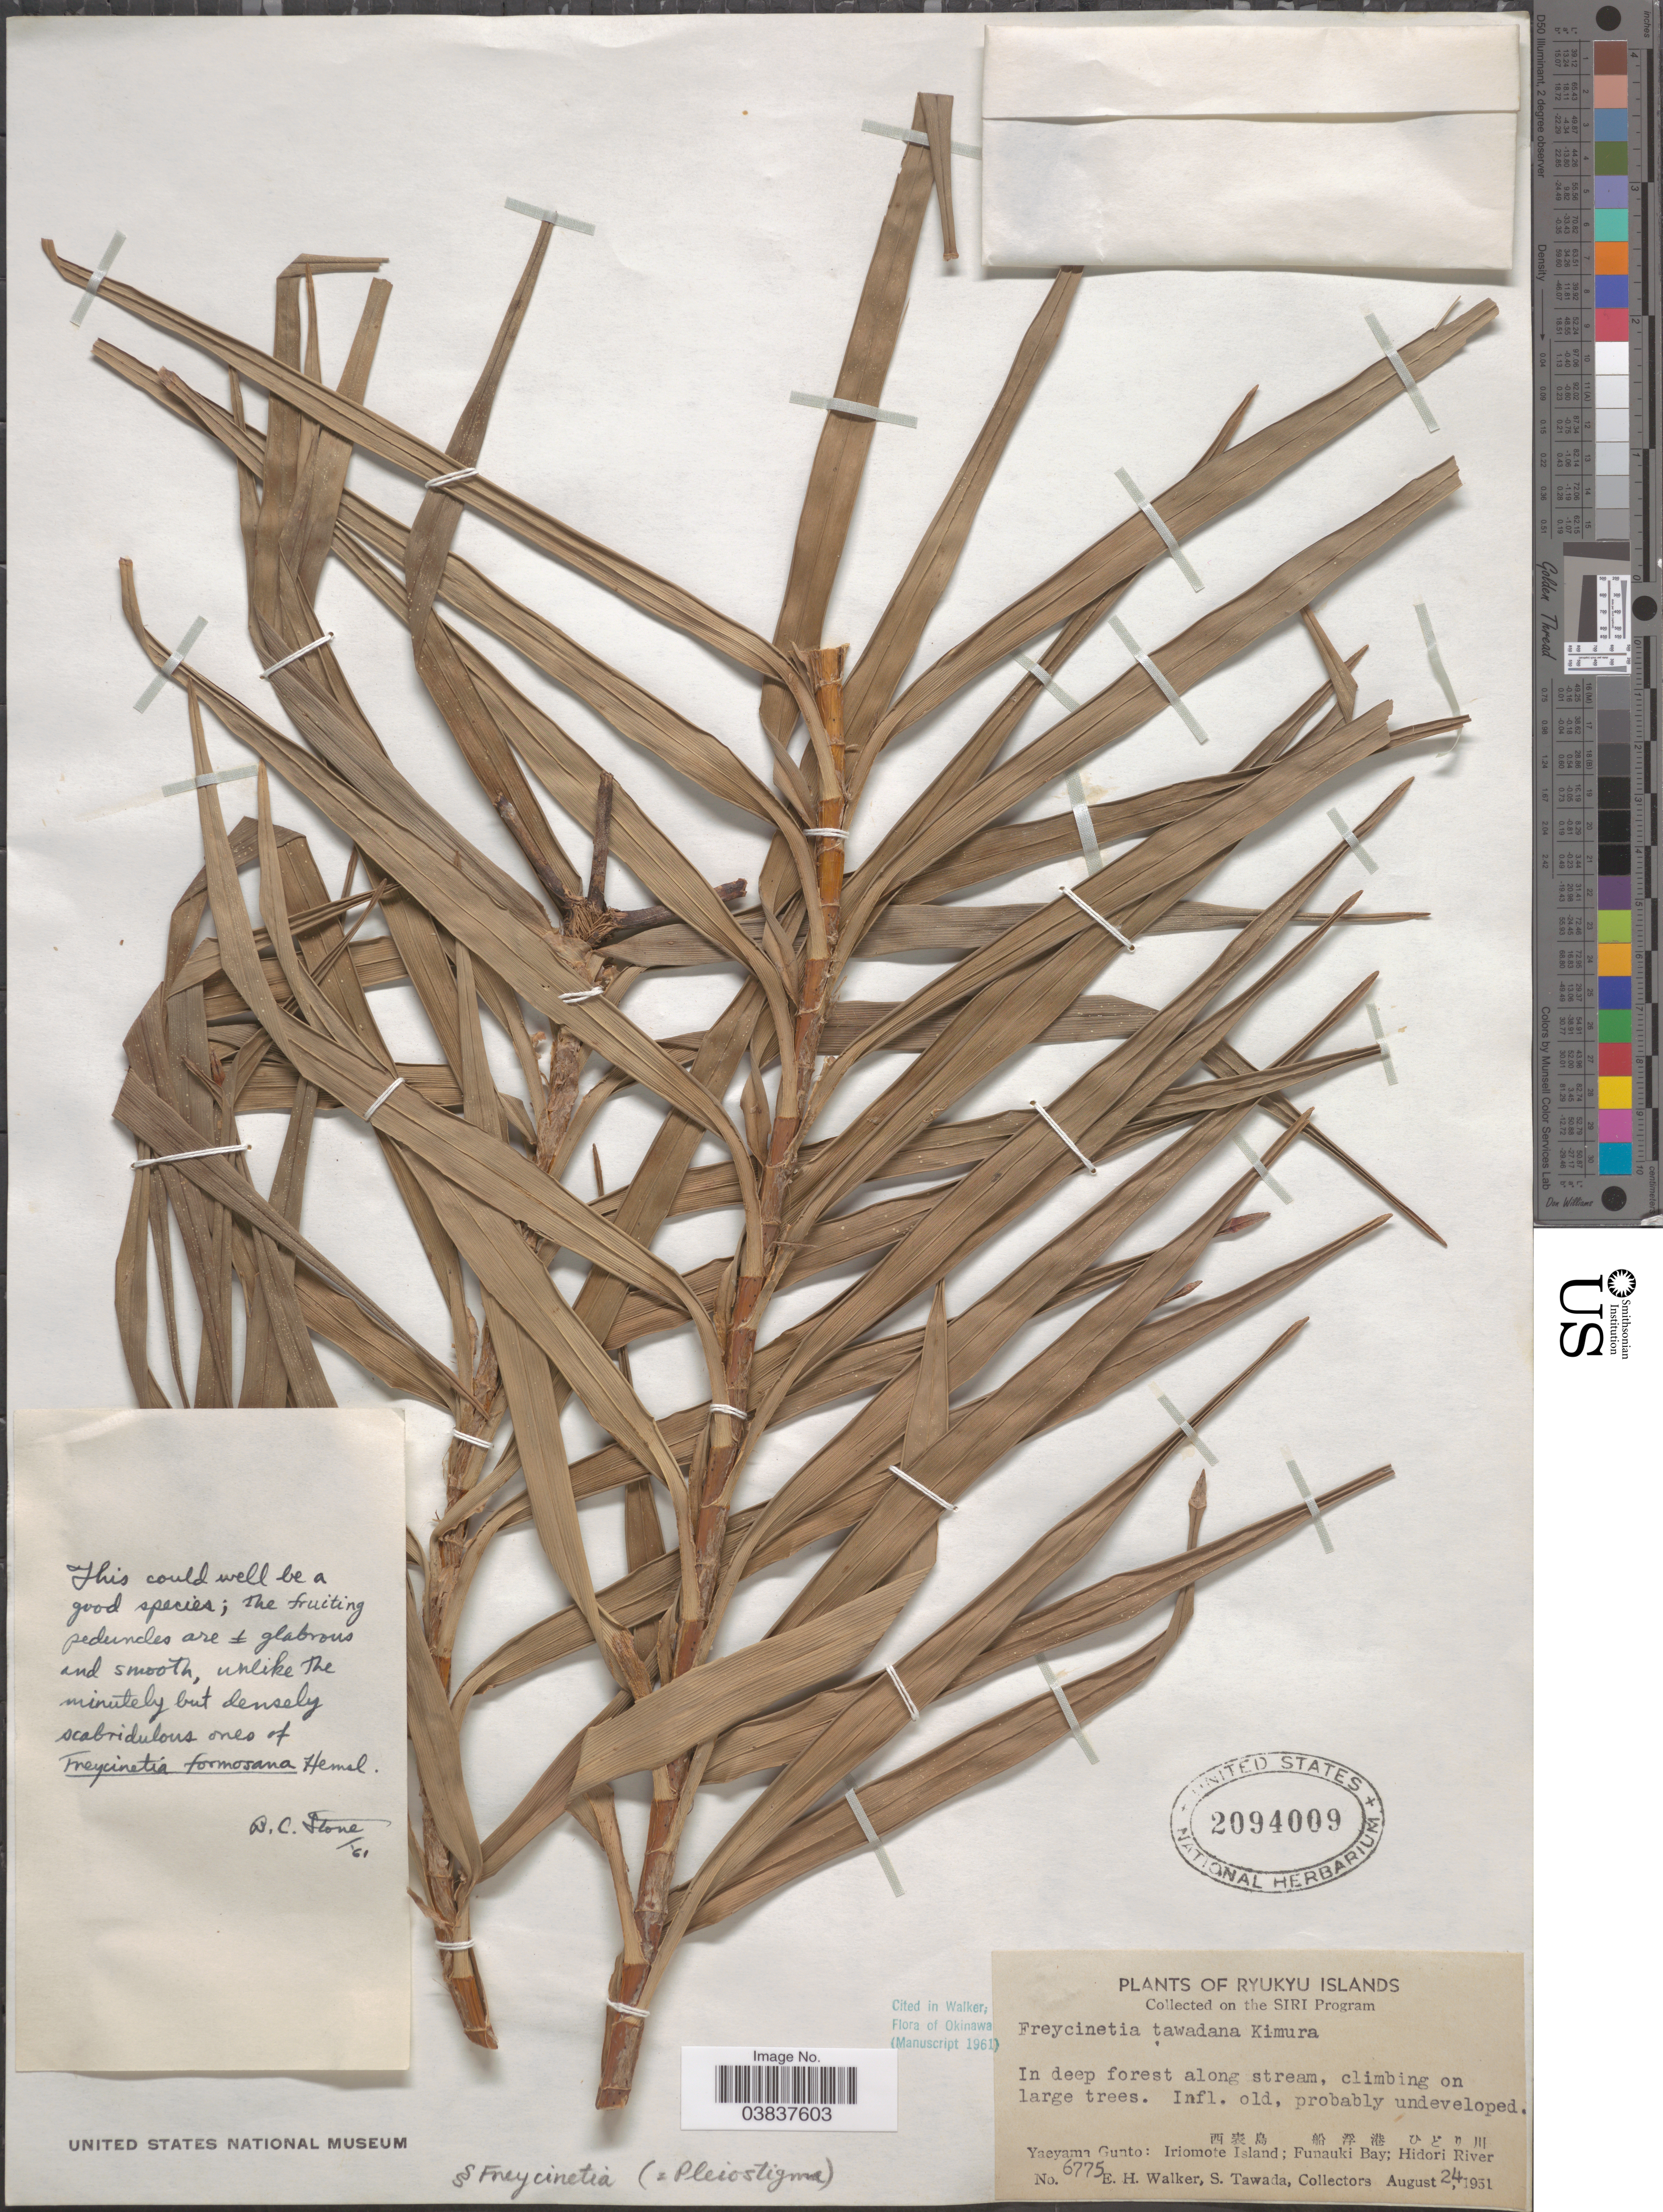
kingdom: Plantae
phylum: Tracheophyta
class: Liliopsida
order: Pandanales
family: Pandanaceae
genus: Freycinetia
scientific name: Freycinetia tawadana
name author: Kimura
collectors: E. H. Walker & S. Tawada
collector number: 6775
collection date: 1951-08-24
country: Japan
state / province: Okinawa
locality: Ryukyu Islands. Yaeyama Gunto: Iriomote Island; Funauki Bay; Hidori River.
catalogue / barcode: US 2094009